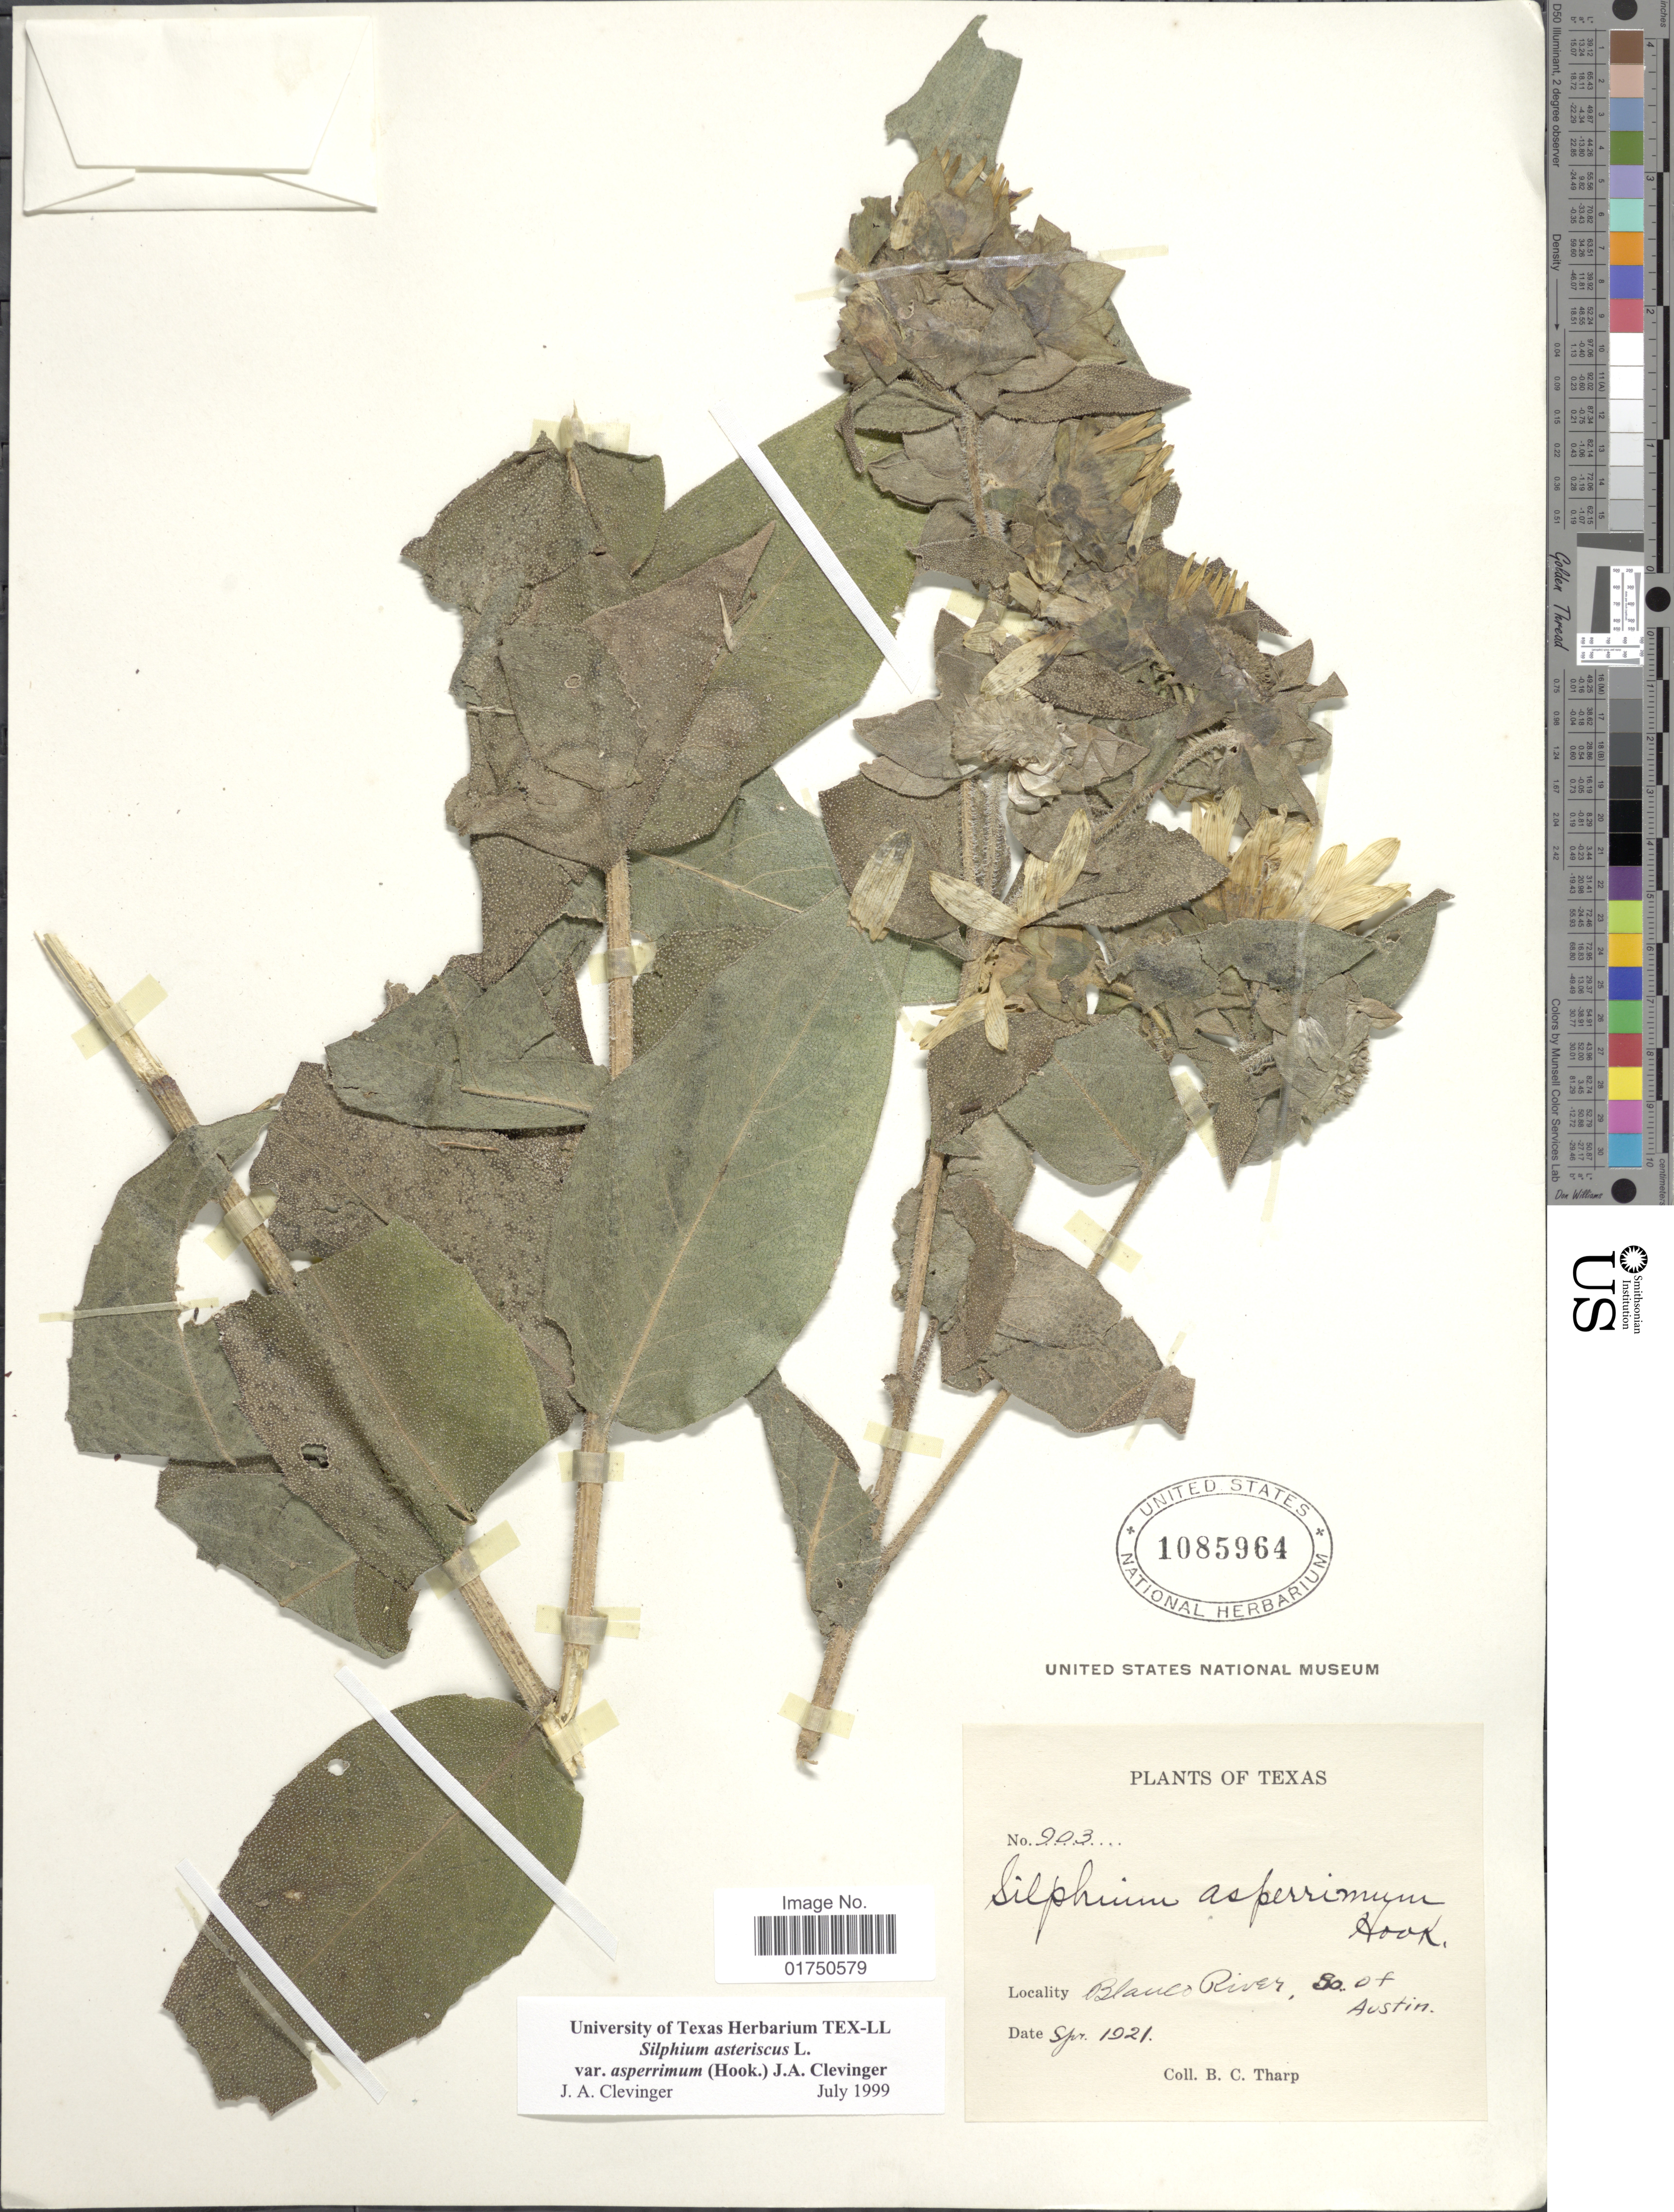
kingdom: Plantae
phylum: Tracheophyta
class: Magnoliopsida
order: Asterales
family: Asteraceae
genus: Silphium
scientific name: Silphium asteriscus var. asperrimum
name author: (Hook.) Clevinger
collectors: B. C. Tharp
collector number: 903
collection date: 1921-09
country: United States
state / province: Texas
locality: Blanco River, So. of Austin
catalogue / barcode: US 1085964